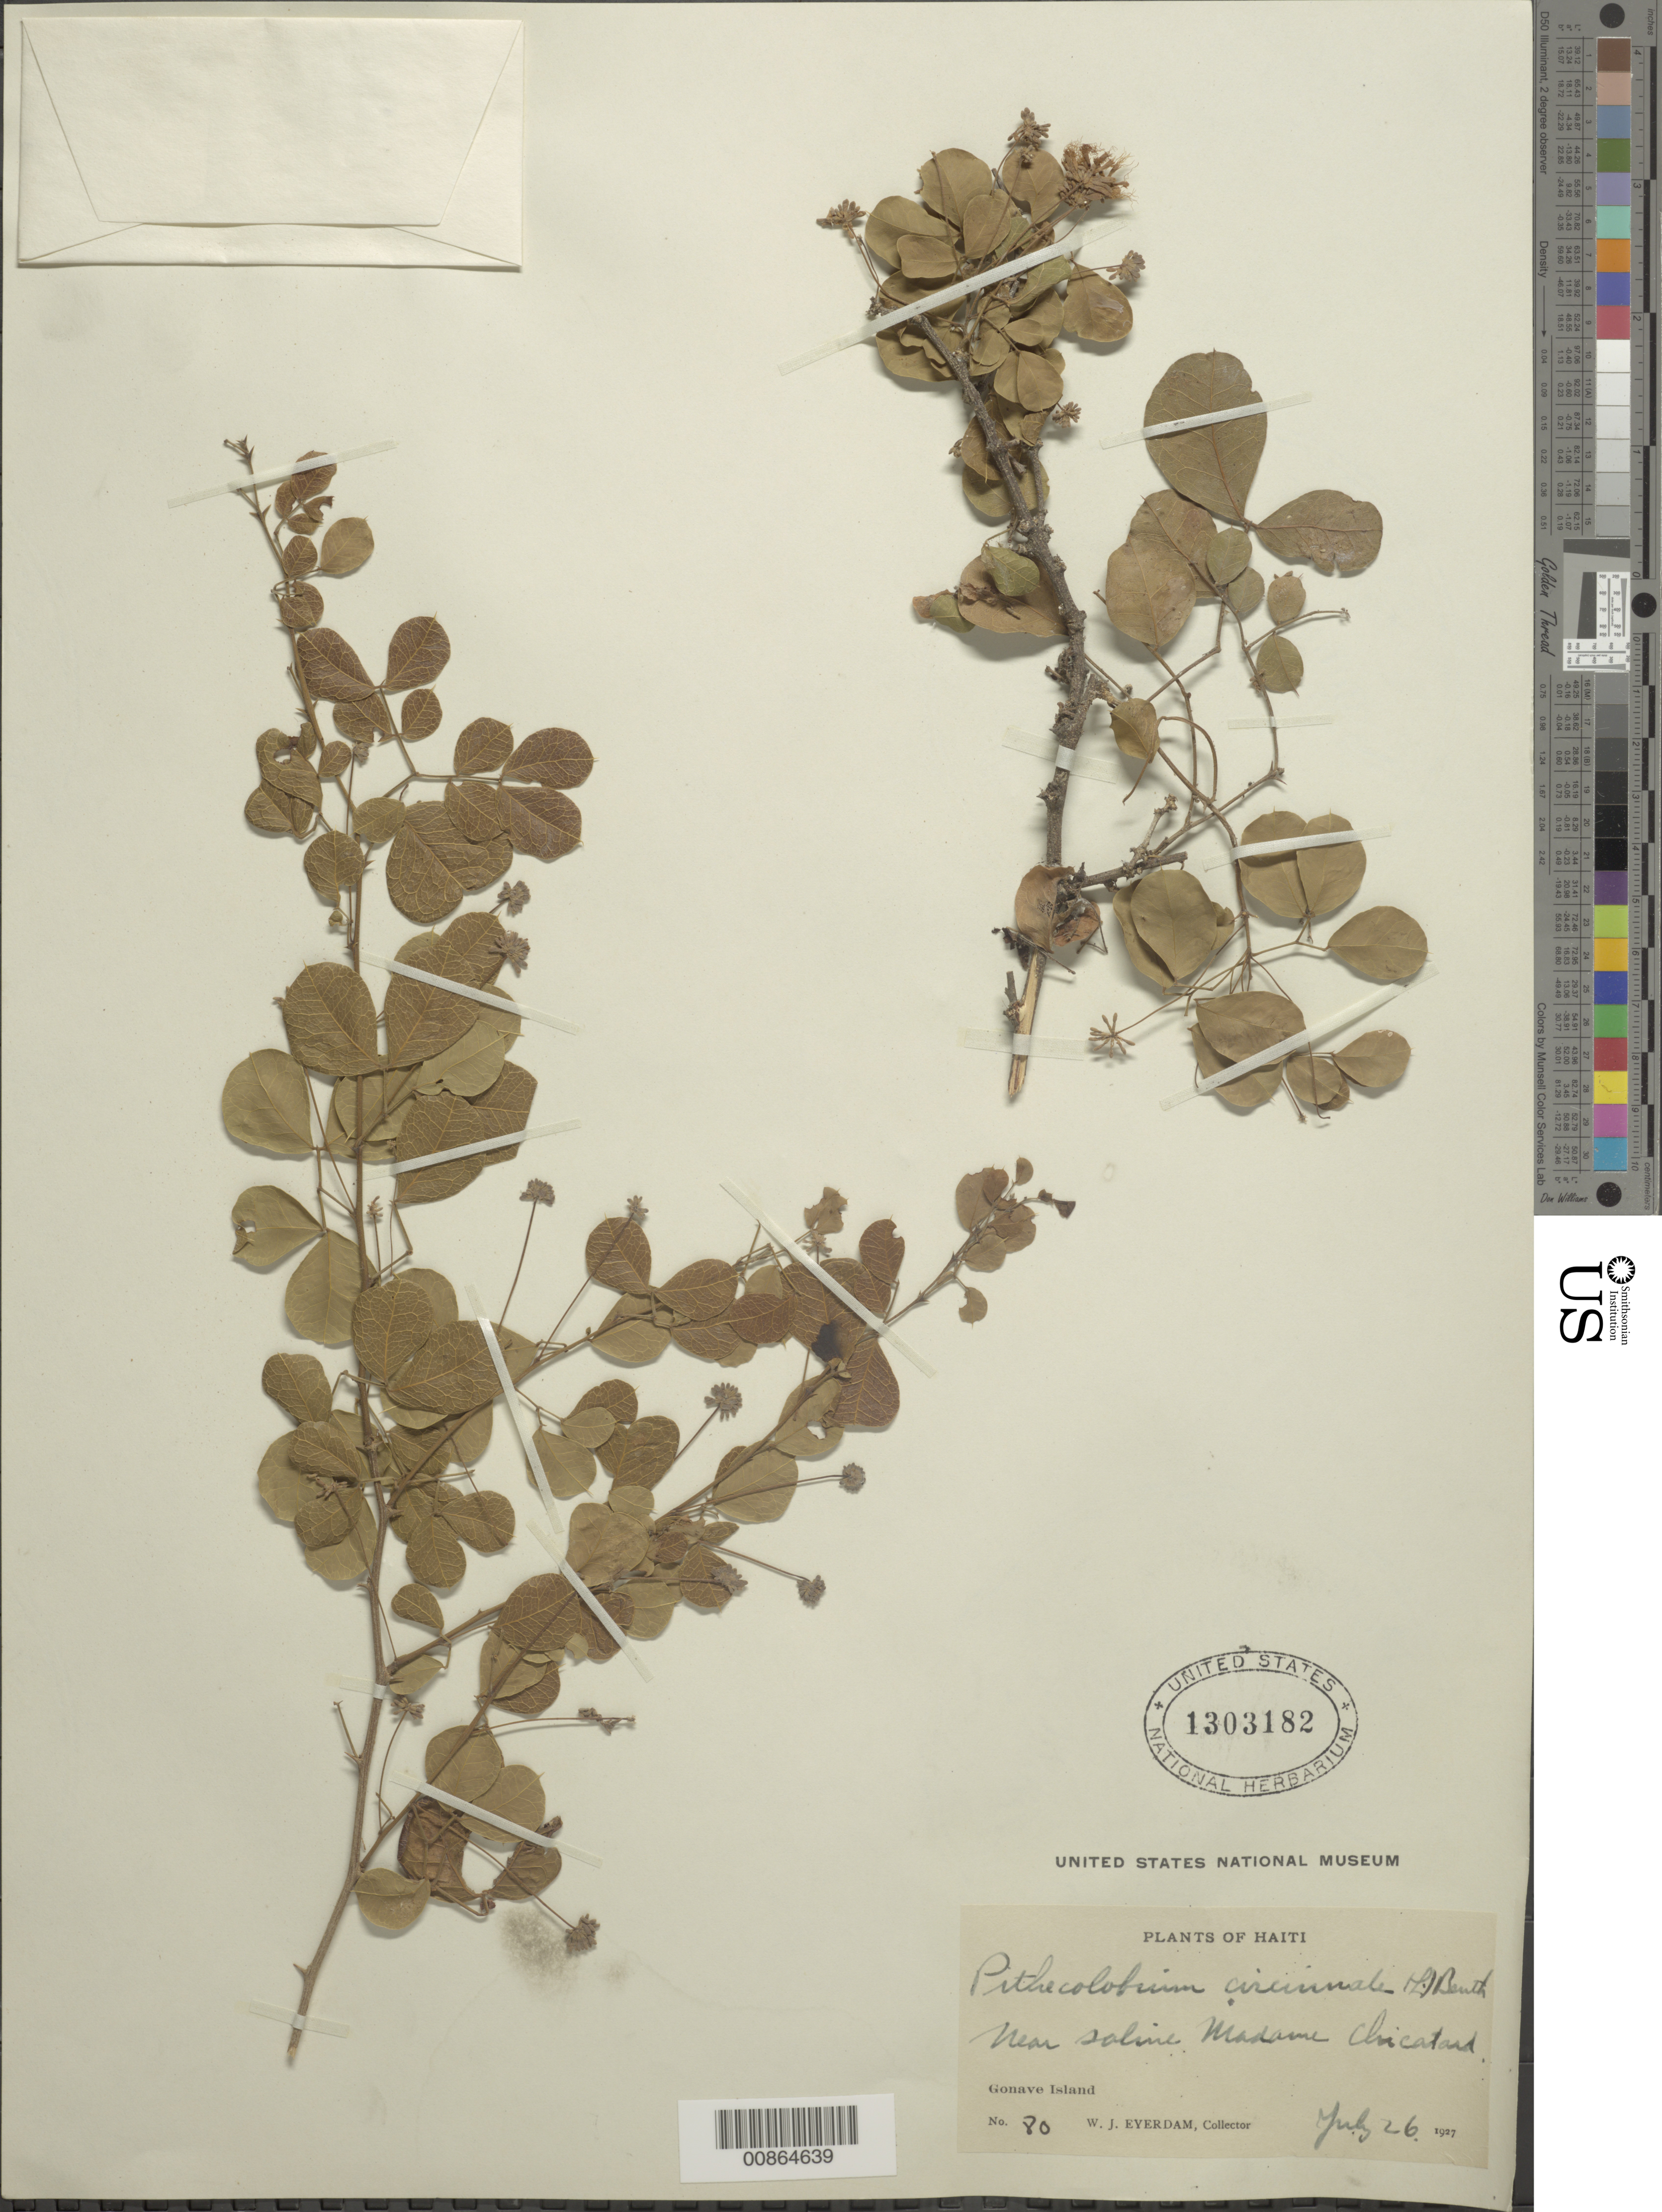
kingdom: Plantae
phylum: Tracheophyta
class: Magnoliopsida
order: Fabales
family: Fabaceae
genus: Pithecellobium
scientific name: Pithecellobium circinale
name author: (L.) Benth.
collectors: W. J. Eyerdam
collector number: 80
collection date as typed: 26 Jul 1927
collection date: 1927-07-26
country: Haiti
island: Île de la Gonâve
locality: Gonave Island. Near Saline Madame Chicatard.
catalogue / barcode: US 1303182